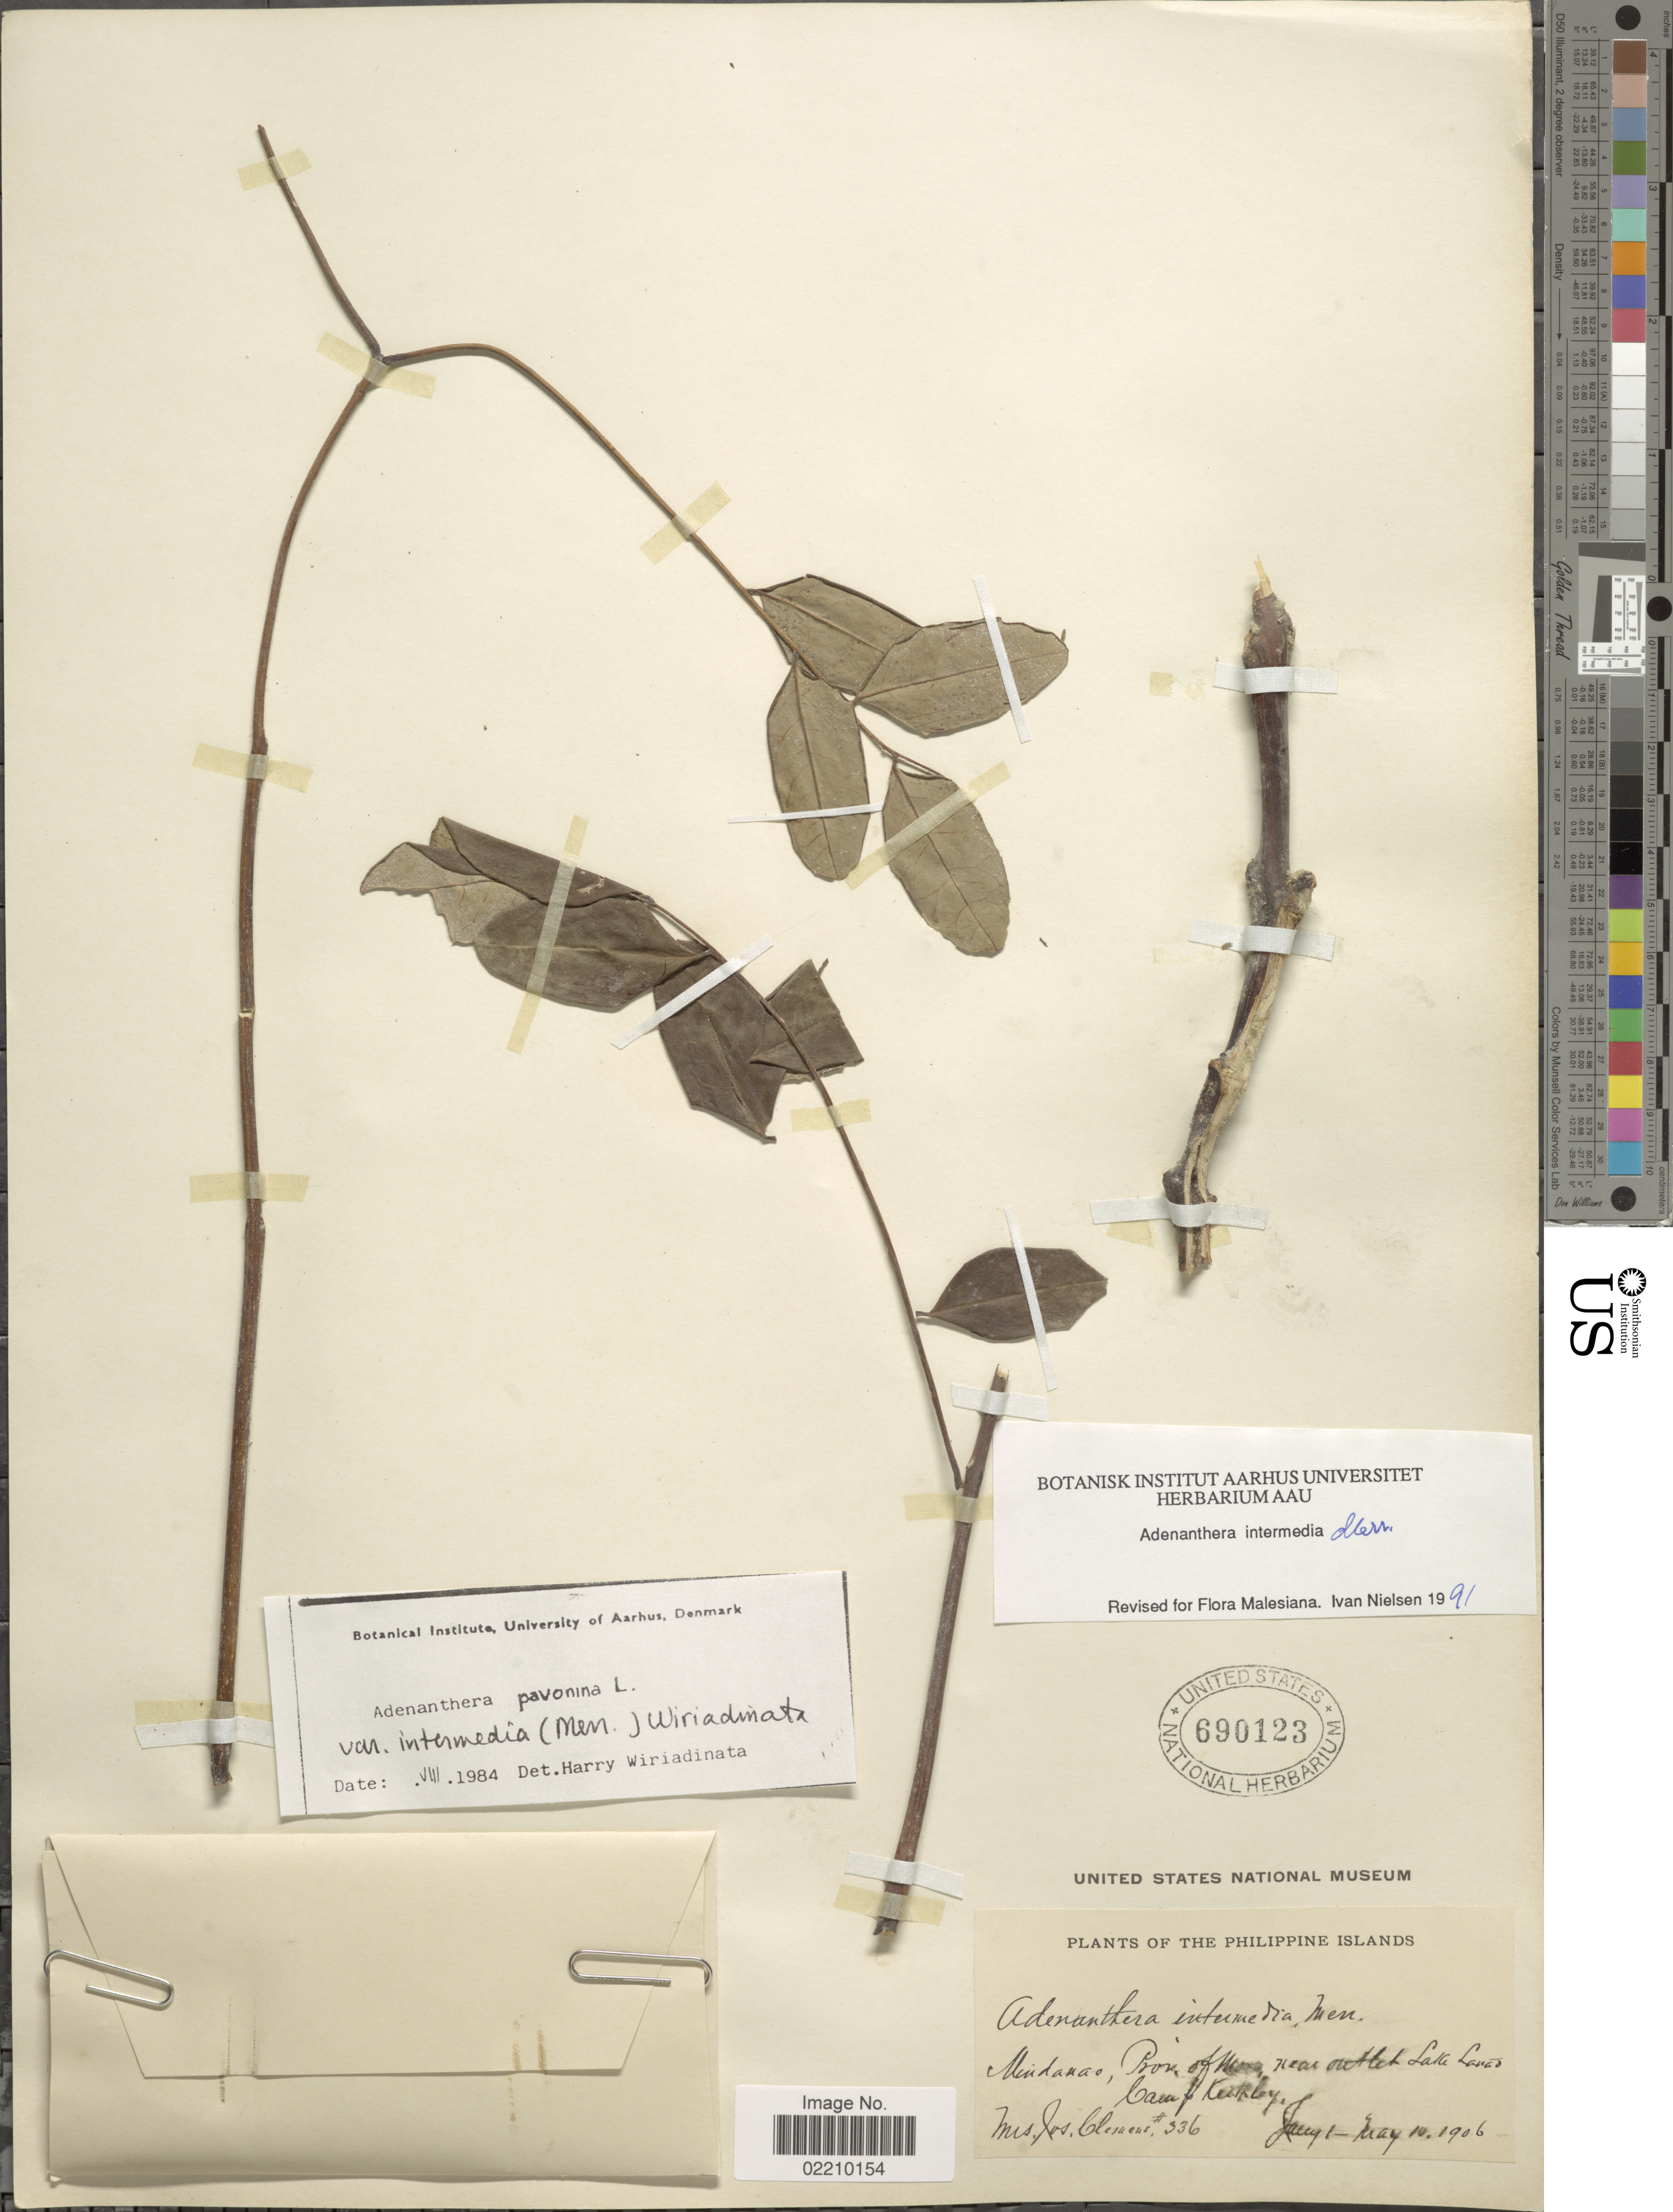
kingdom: Plantae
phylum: Tracheophyta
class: Magnoliopsida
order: Fabales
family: Fabaceae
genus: Adenanthera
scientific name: Adenanthera intermedia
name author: Merr.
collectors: J. Clemens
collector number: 336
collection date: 1906-01-01/1906-05-10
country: Philippines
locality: Mindanao, Prov. of Mora, near outlet Lake Lanas, Camp Keithley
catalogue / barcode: US 690123